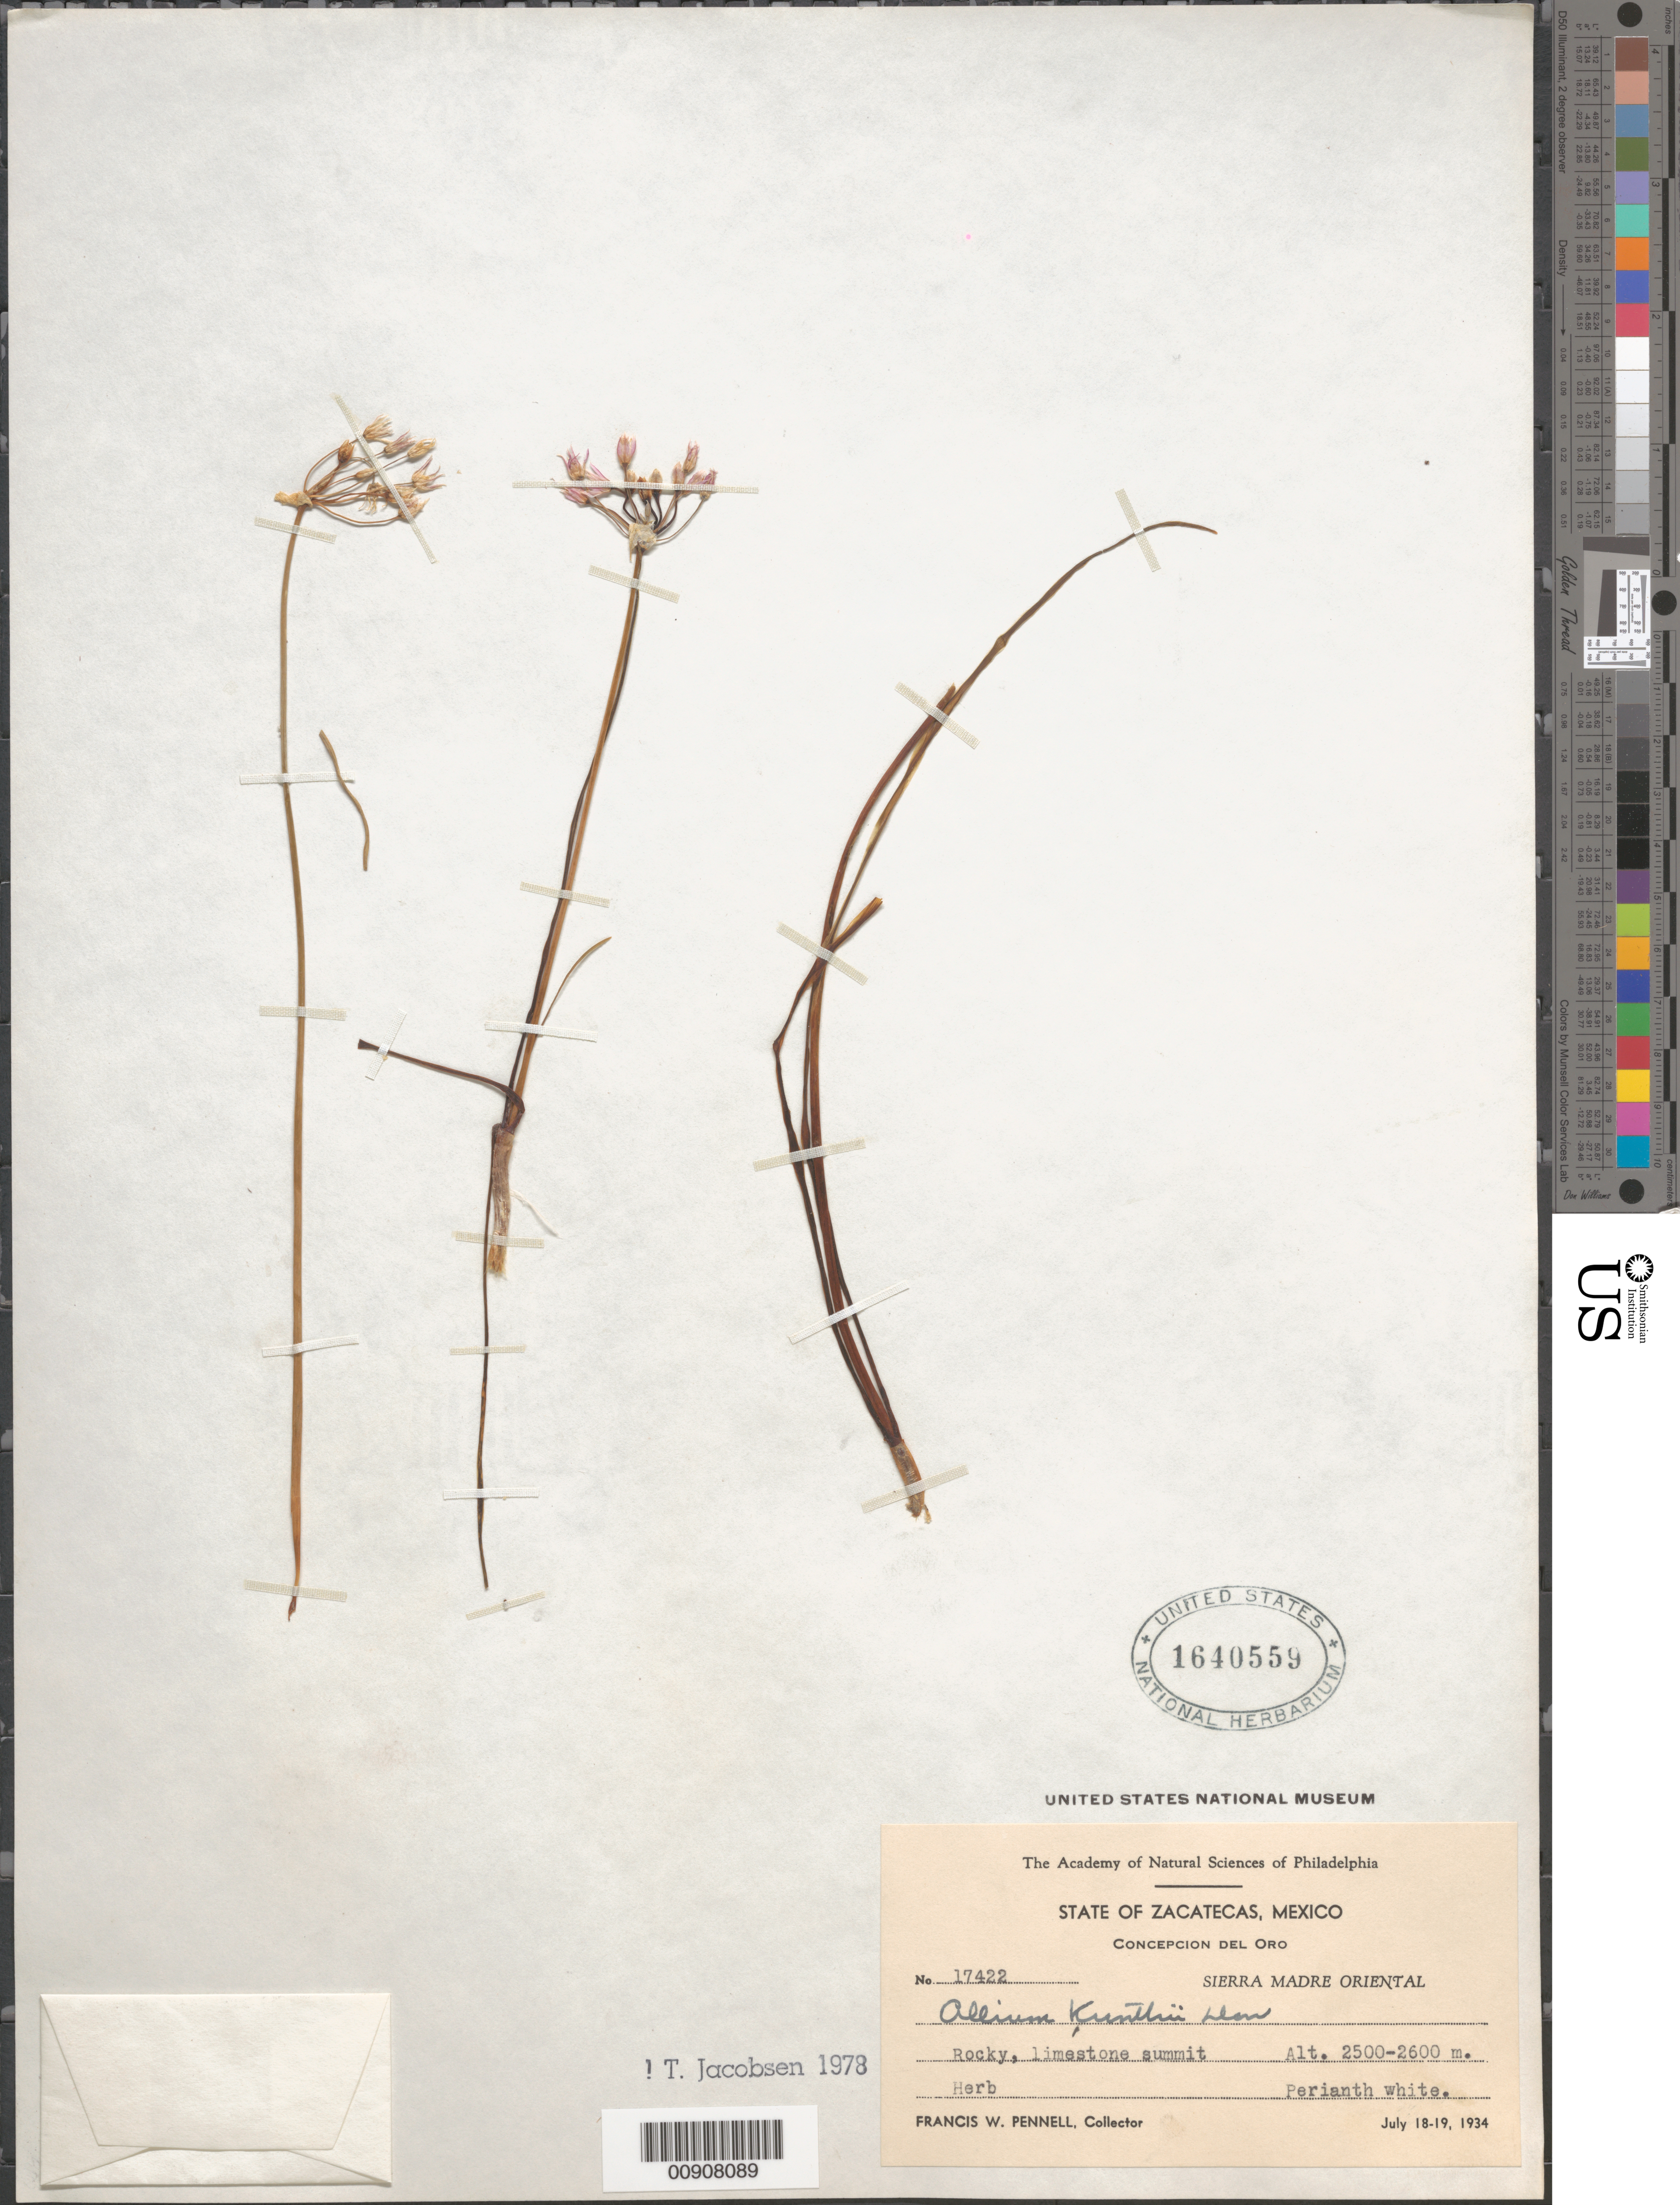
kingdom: Plantae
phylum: Tracheophyta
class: Liliopsida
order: Asparagales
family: Amaryllidaceae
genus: Allium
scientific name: Allium kunthii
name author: G. Don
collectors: F. W. Pennell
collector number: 17422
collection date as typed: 18 Jul 1934 to 19 Jul 1934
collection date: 1934-07-18/1934-07-19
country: Mexico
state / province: Zacatecas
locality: Concepción del Oro. Sierra Madre Oriental, State of Zacatecas.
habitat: Rocky, limestone summit.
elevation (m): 2600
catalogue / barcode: US 1640559